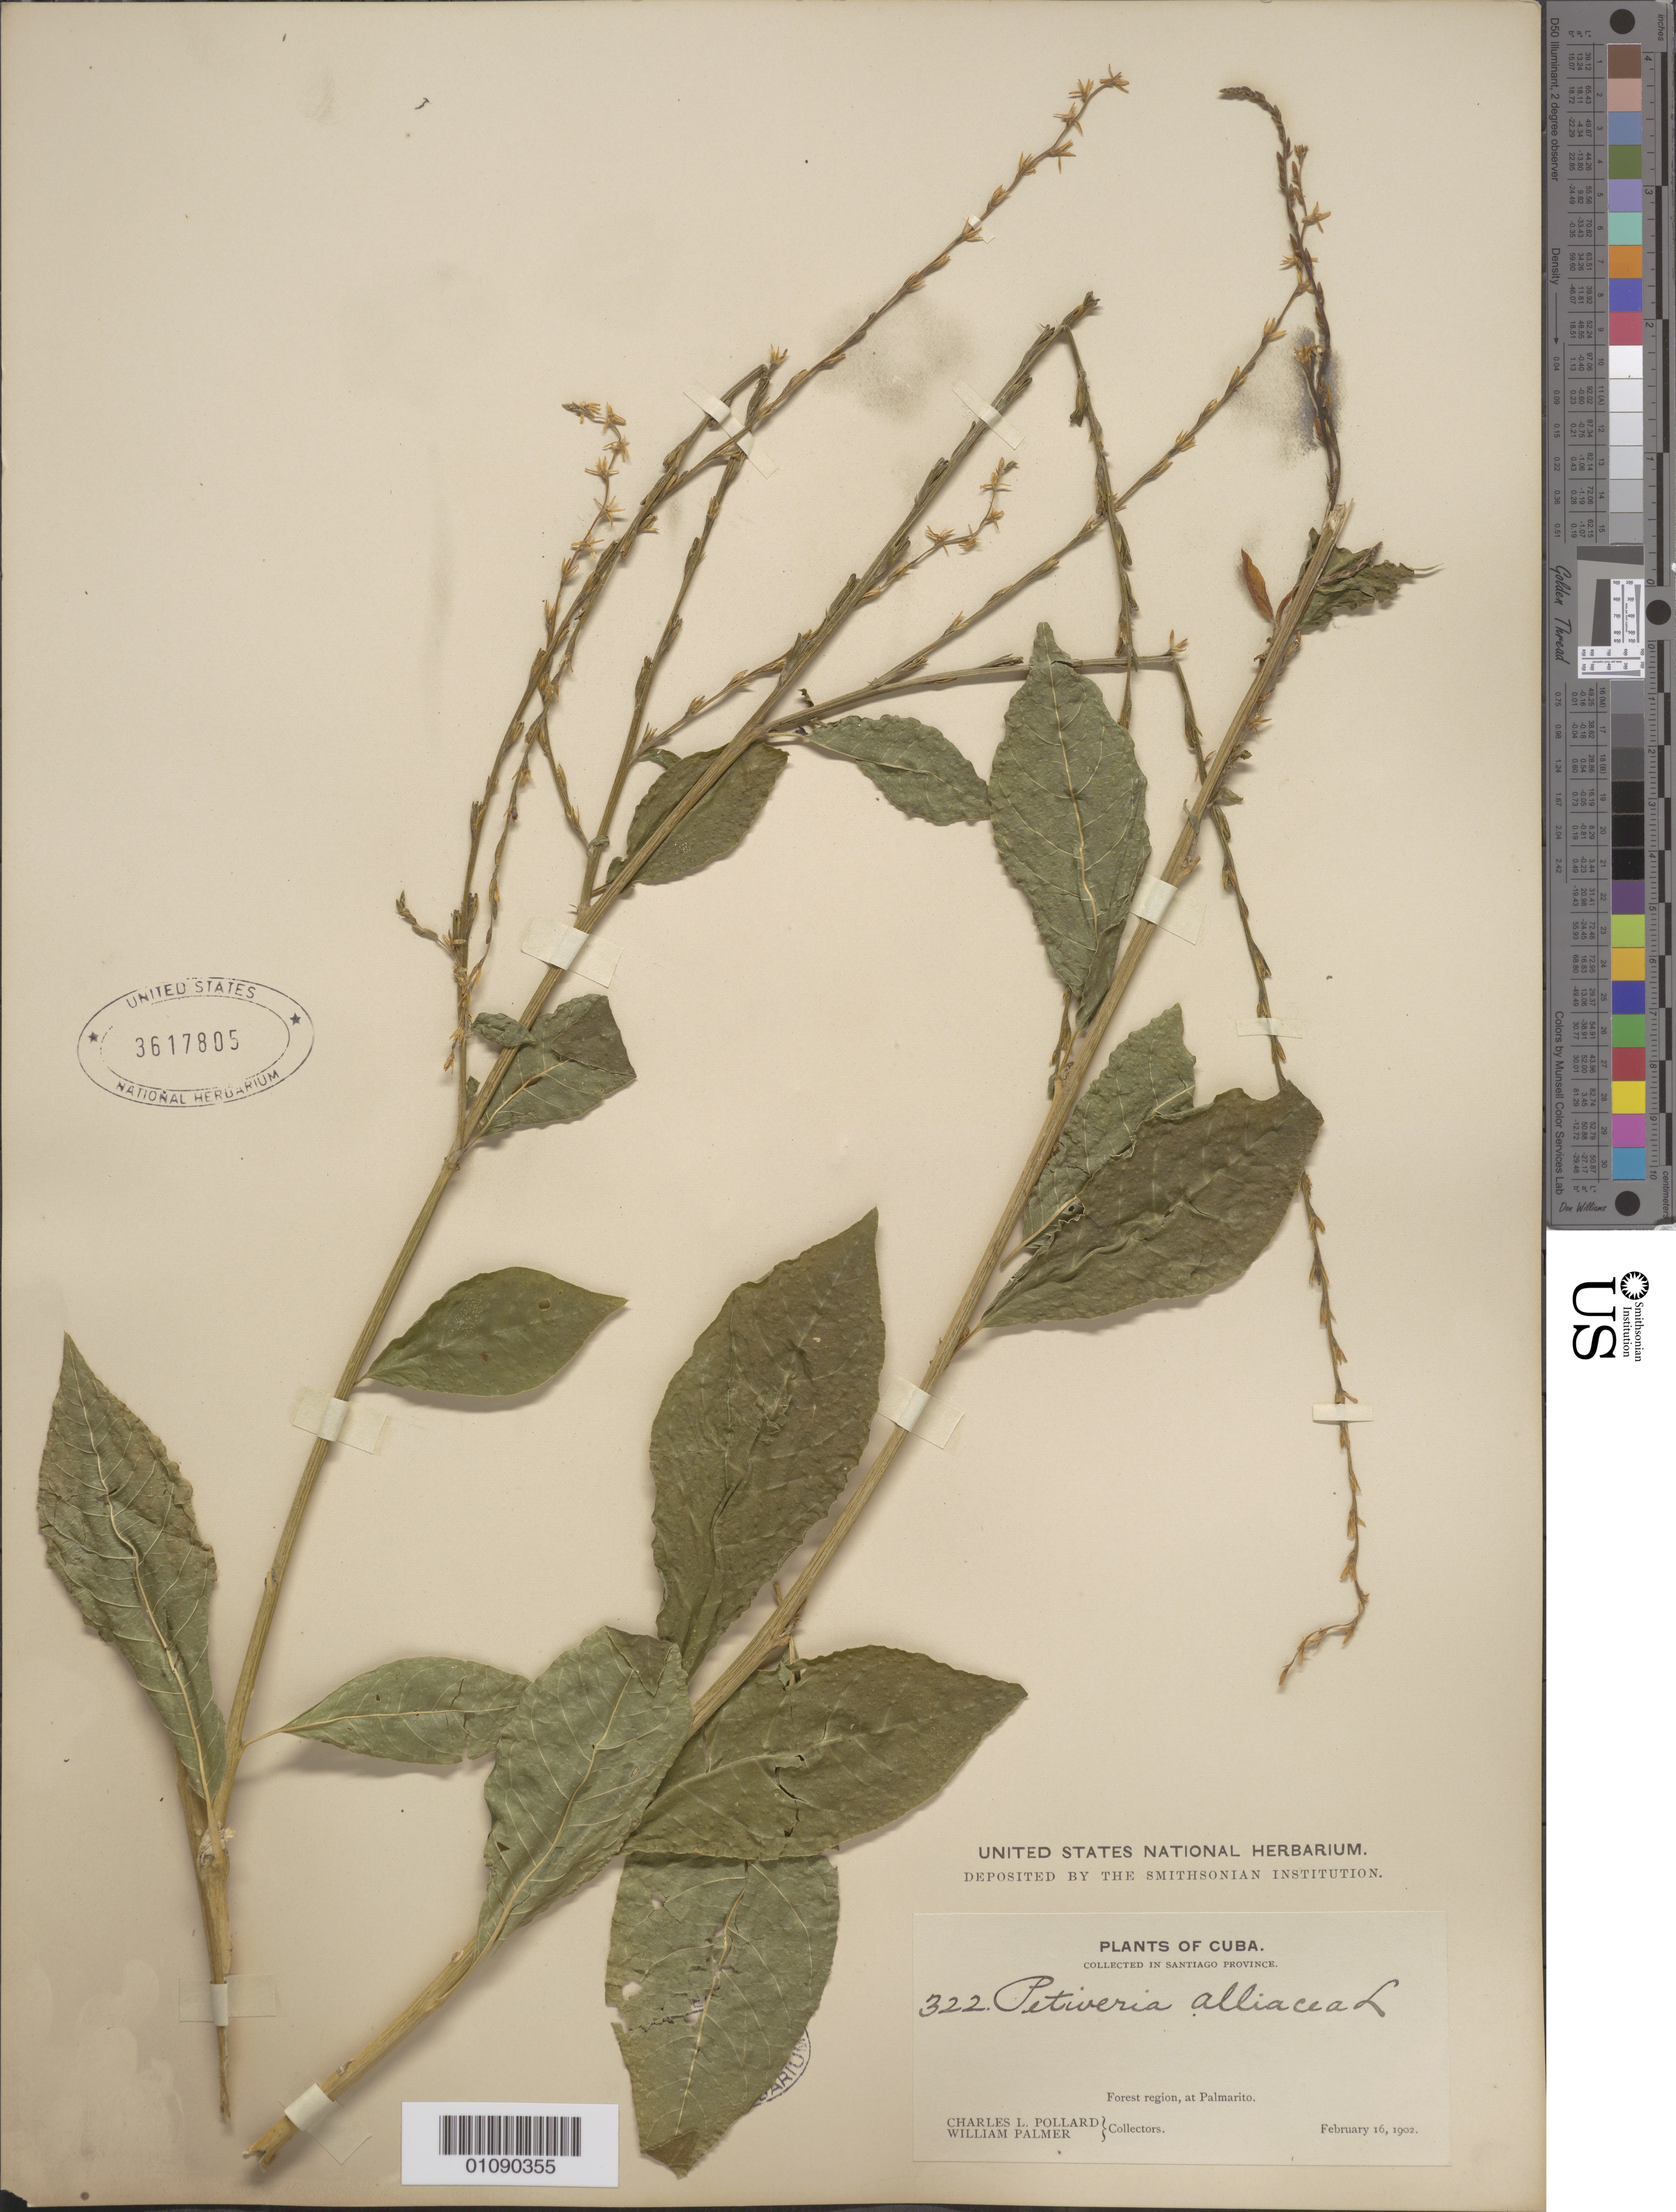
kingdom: Plantae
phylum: Tracheophyta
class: Magnoliopsida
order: Caryophyllales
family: Phytolaccaceae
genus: Petiveria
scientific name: Petiveria alliacea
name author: L.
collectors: C. L. Pollard & W. Palmer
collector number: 322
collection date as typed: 16 Feb 1902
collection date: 1902-02-16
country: Cuba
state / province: Granma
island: Cuba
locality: Santiago Province, at Palmarito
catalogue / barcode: US 3617805